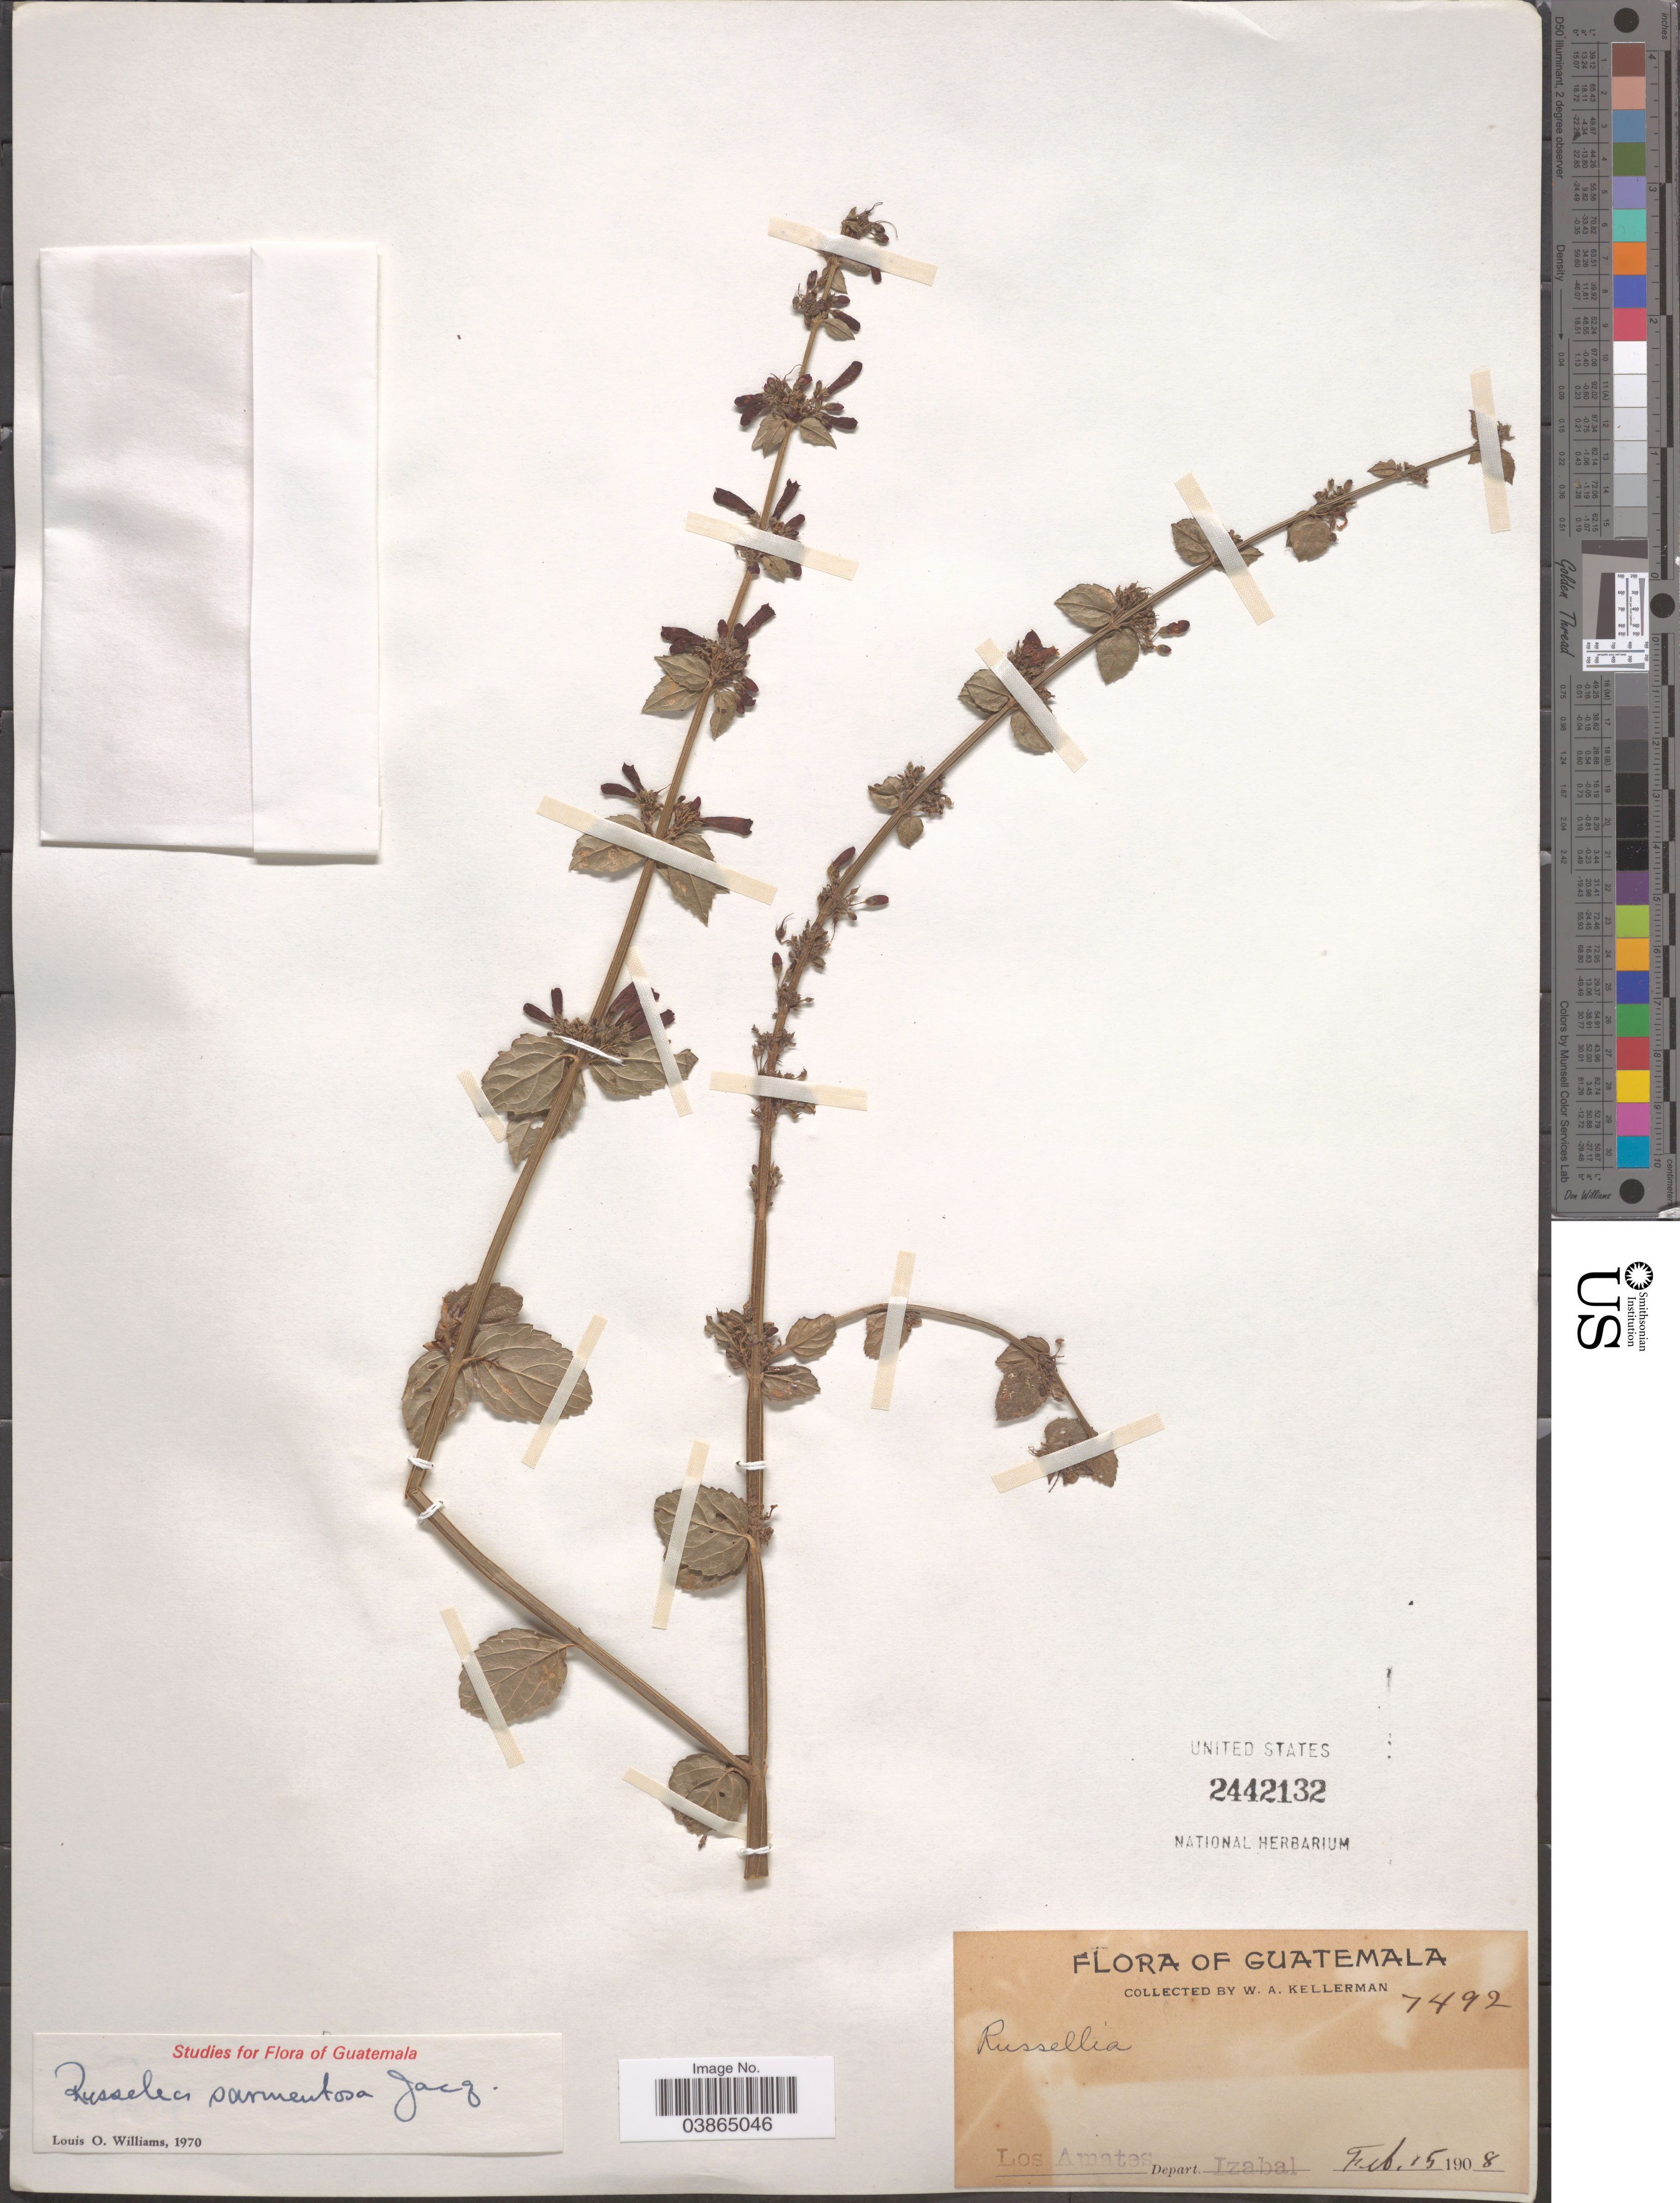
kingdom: Plantae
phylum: Tracheophyta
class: Magnoliopsida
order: Lamiales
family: Plantaginaceae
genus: Russelia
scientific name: Russelia sarmentosa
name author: Jacq.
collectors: W. Kellerman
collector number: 7492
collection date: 1908-02-15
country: Guatemala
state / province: Izabal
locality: Los Amates Depart. Izabal.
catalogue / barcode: US 2442132